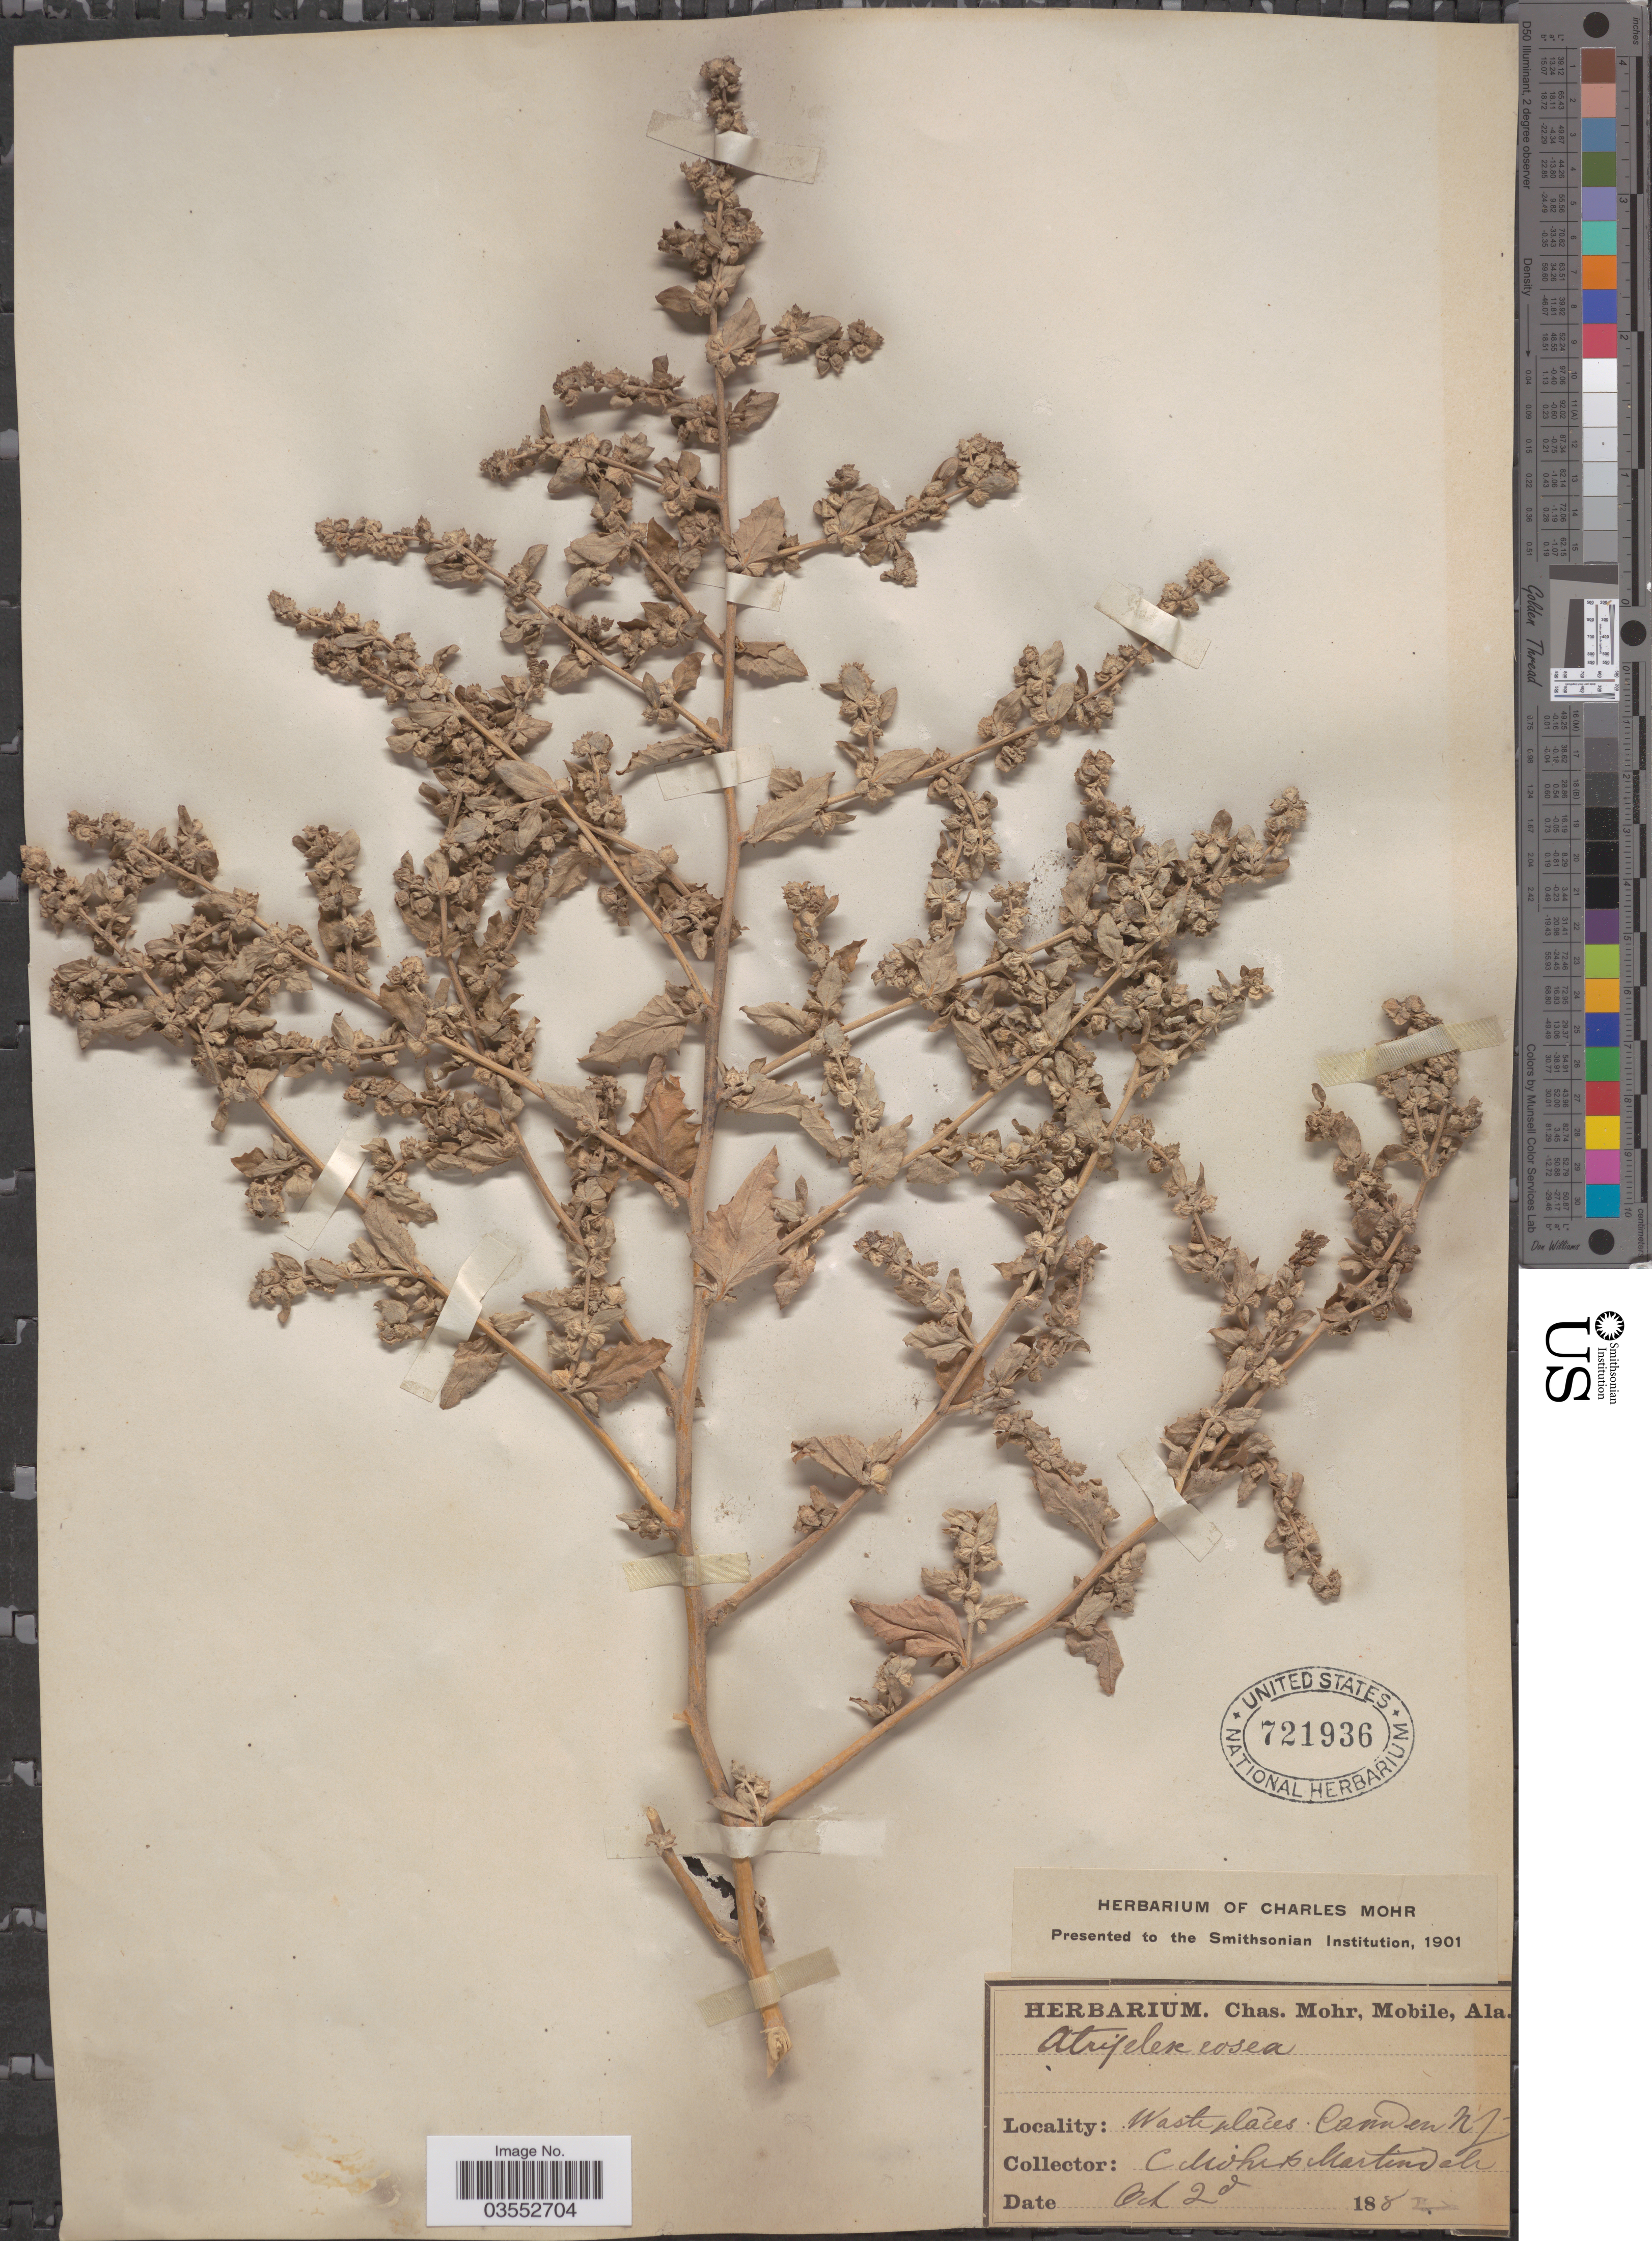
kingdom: Plantae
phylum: Tracheophyta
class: Magnoliopsida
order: Caryophyllales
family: Amaranthaceae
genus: Atriplex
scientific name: Atriplex rosea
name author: L.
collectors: Mohr, C. T. (herbarium) & Martindale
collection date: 1882-10-02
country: United States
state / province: New Jersey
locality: Camden.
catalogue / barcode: US 721936